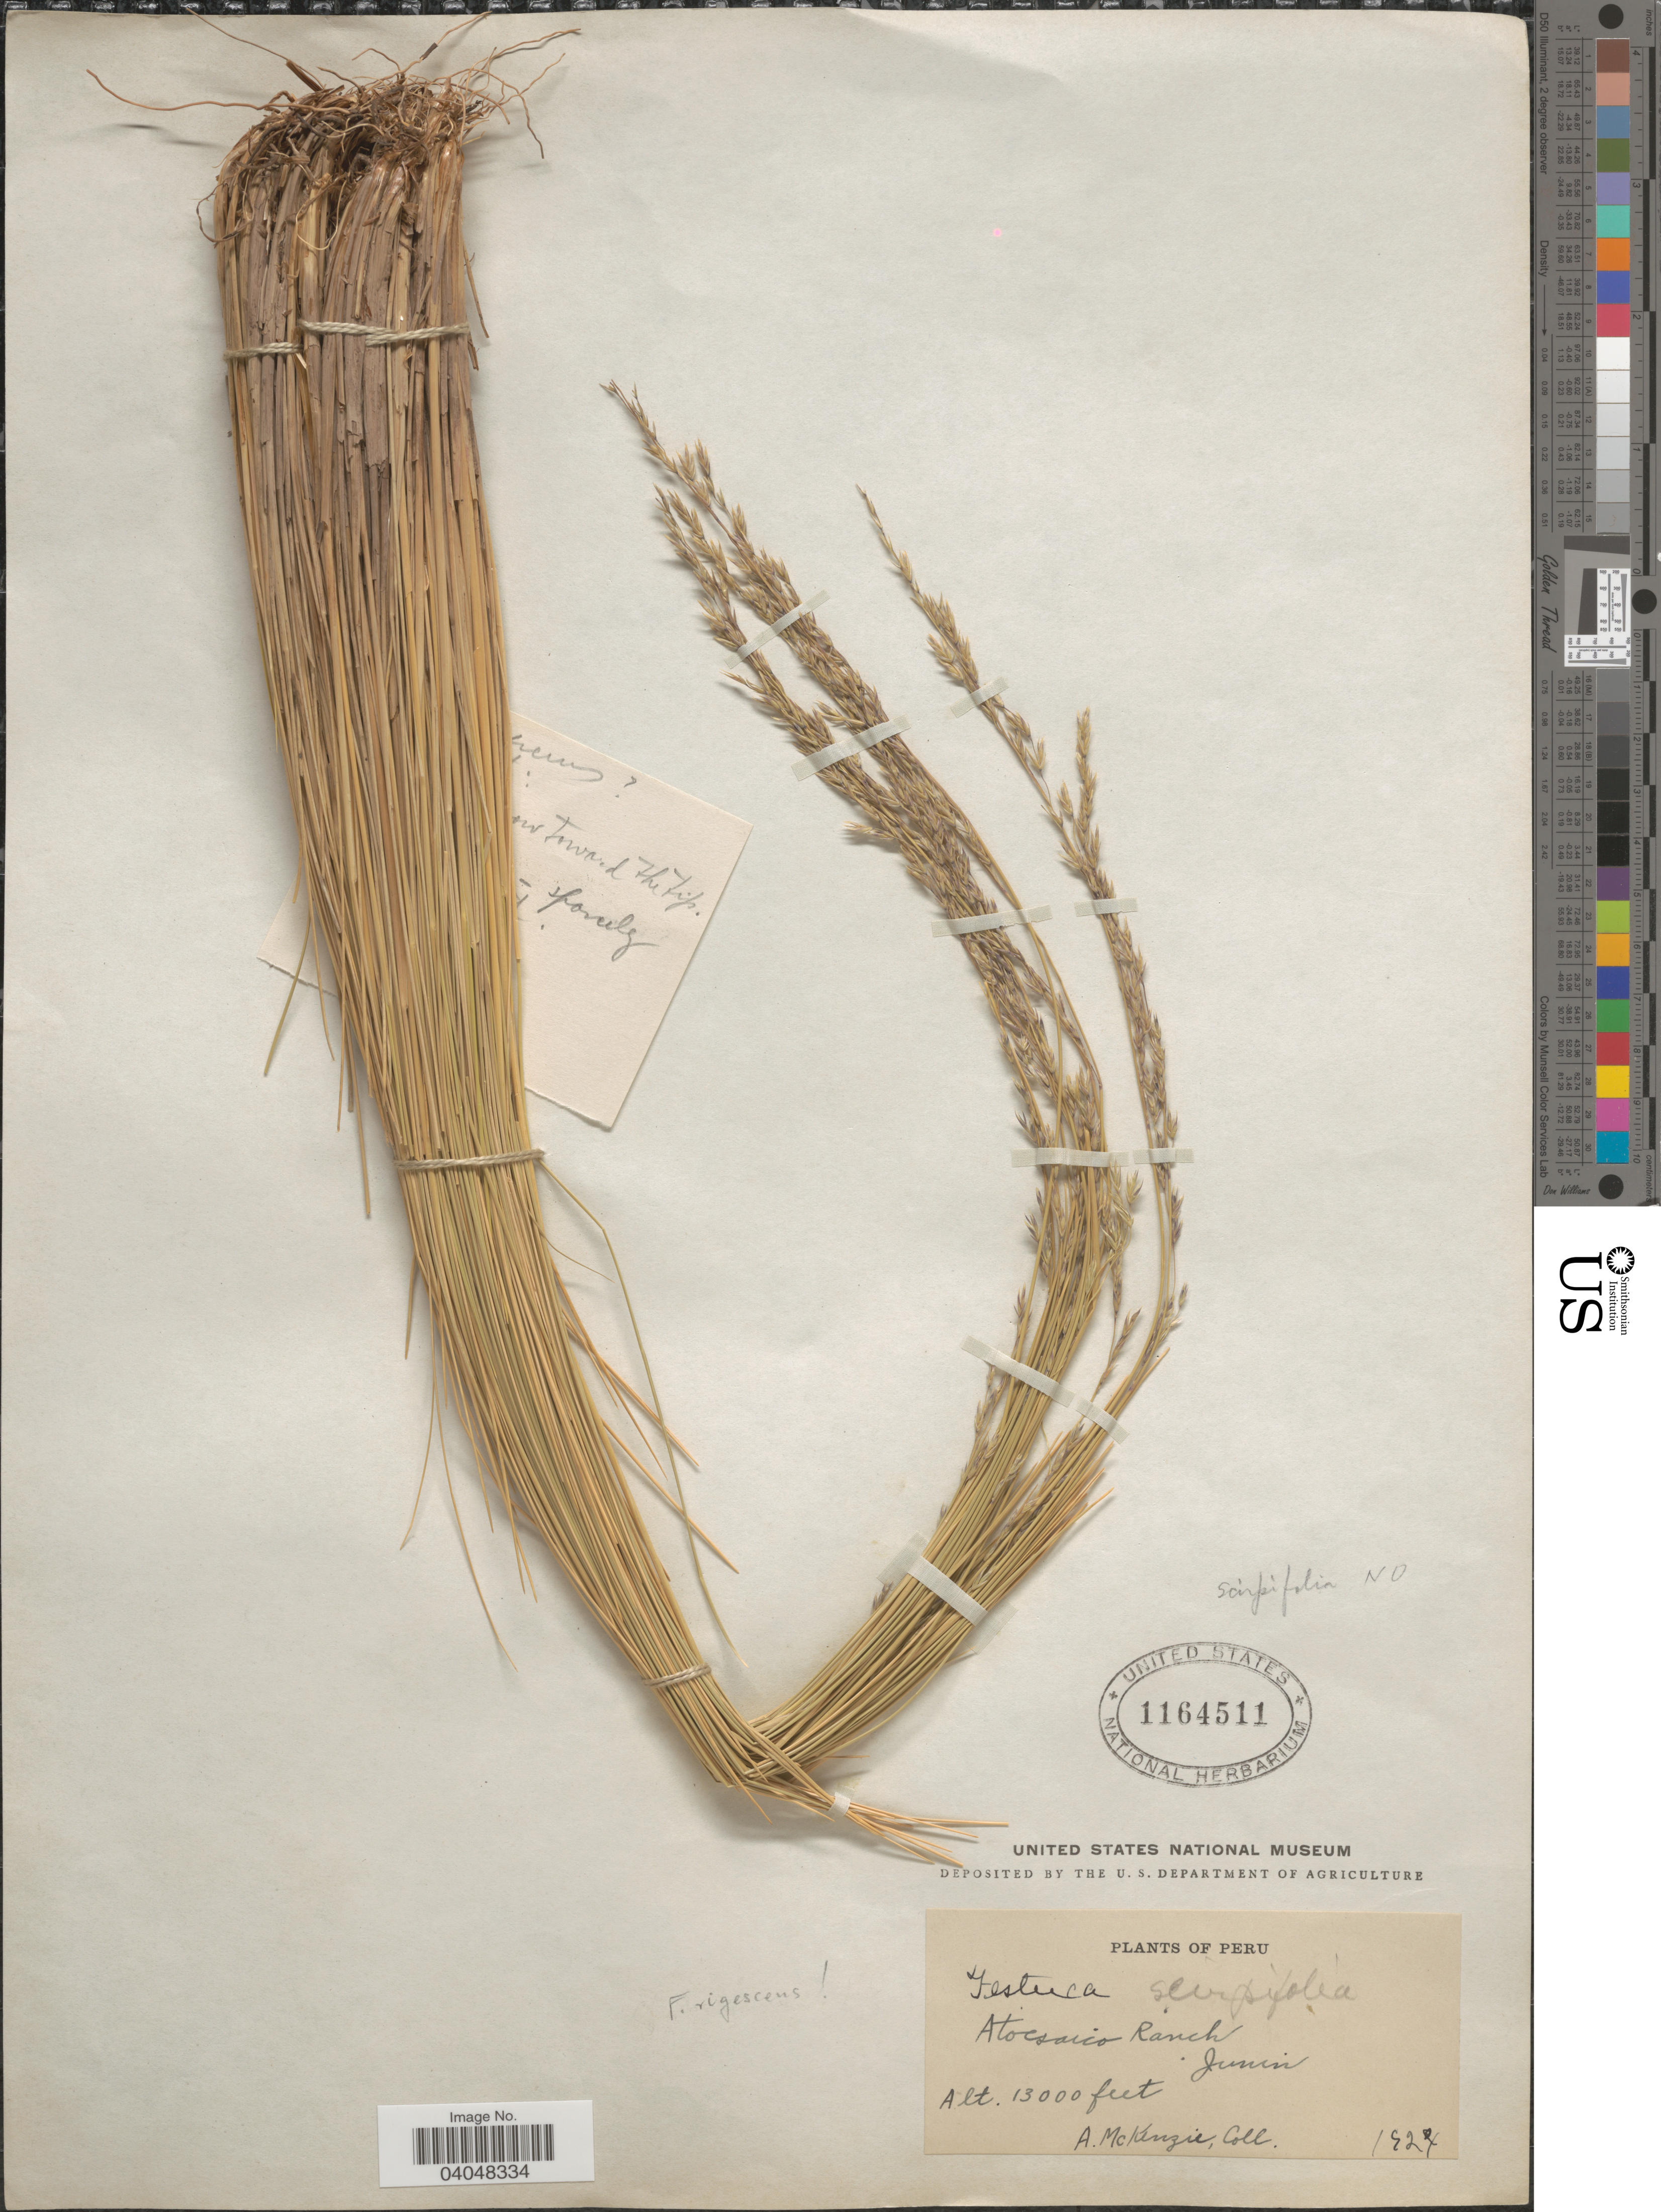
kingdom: Plantae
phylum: Tracheophyta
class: Liliopsida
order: Poales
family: Poaceae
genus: Festuca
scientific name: Festuca rigescens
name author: (J. Presl) Kunth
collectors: A. Mckenzie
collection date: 1924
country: Peru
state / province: Junín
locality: Atocsaico Ranch.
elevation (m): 3962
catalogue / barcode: US 1164511